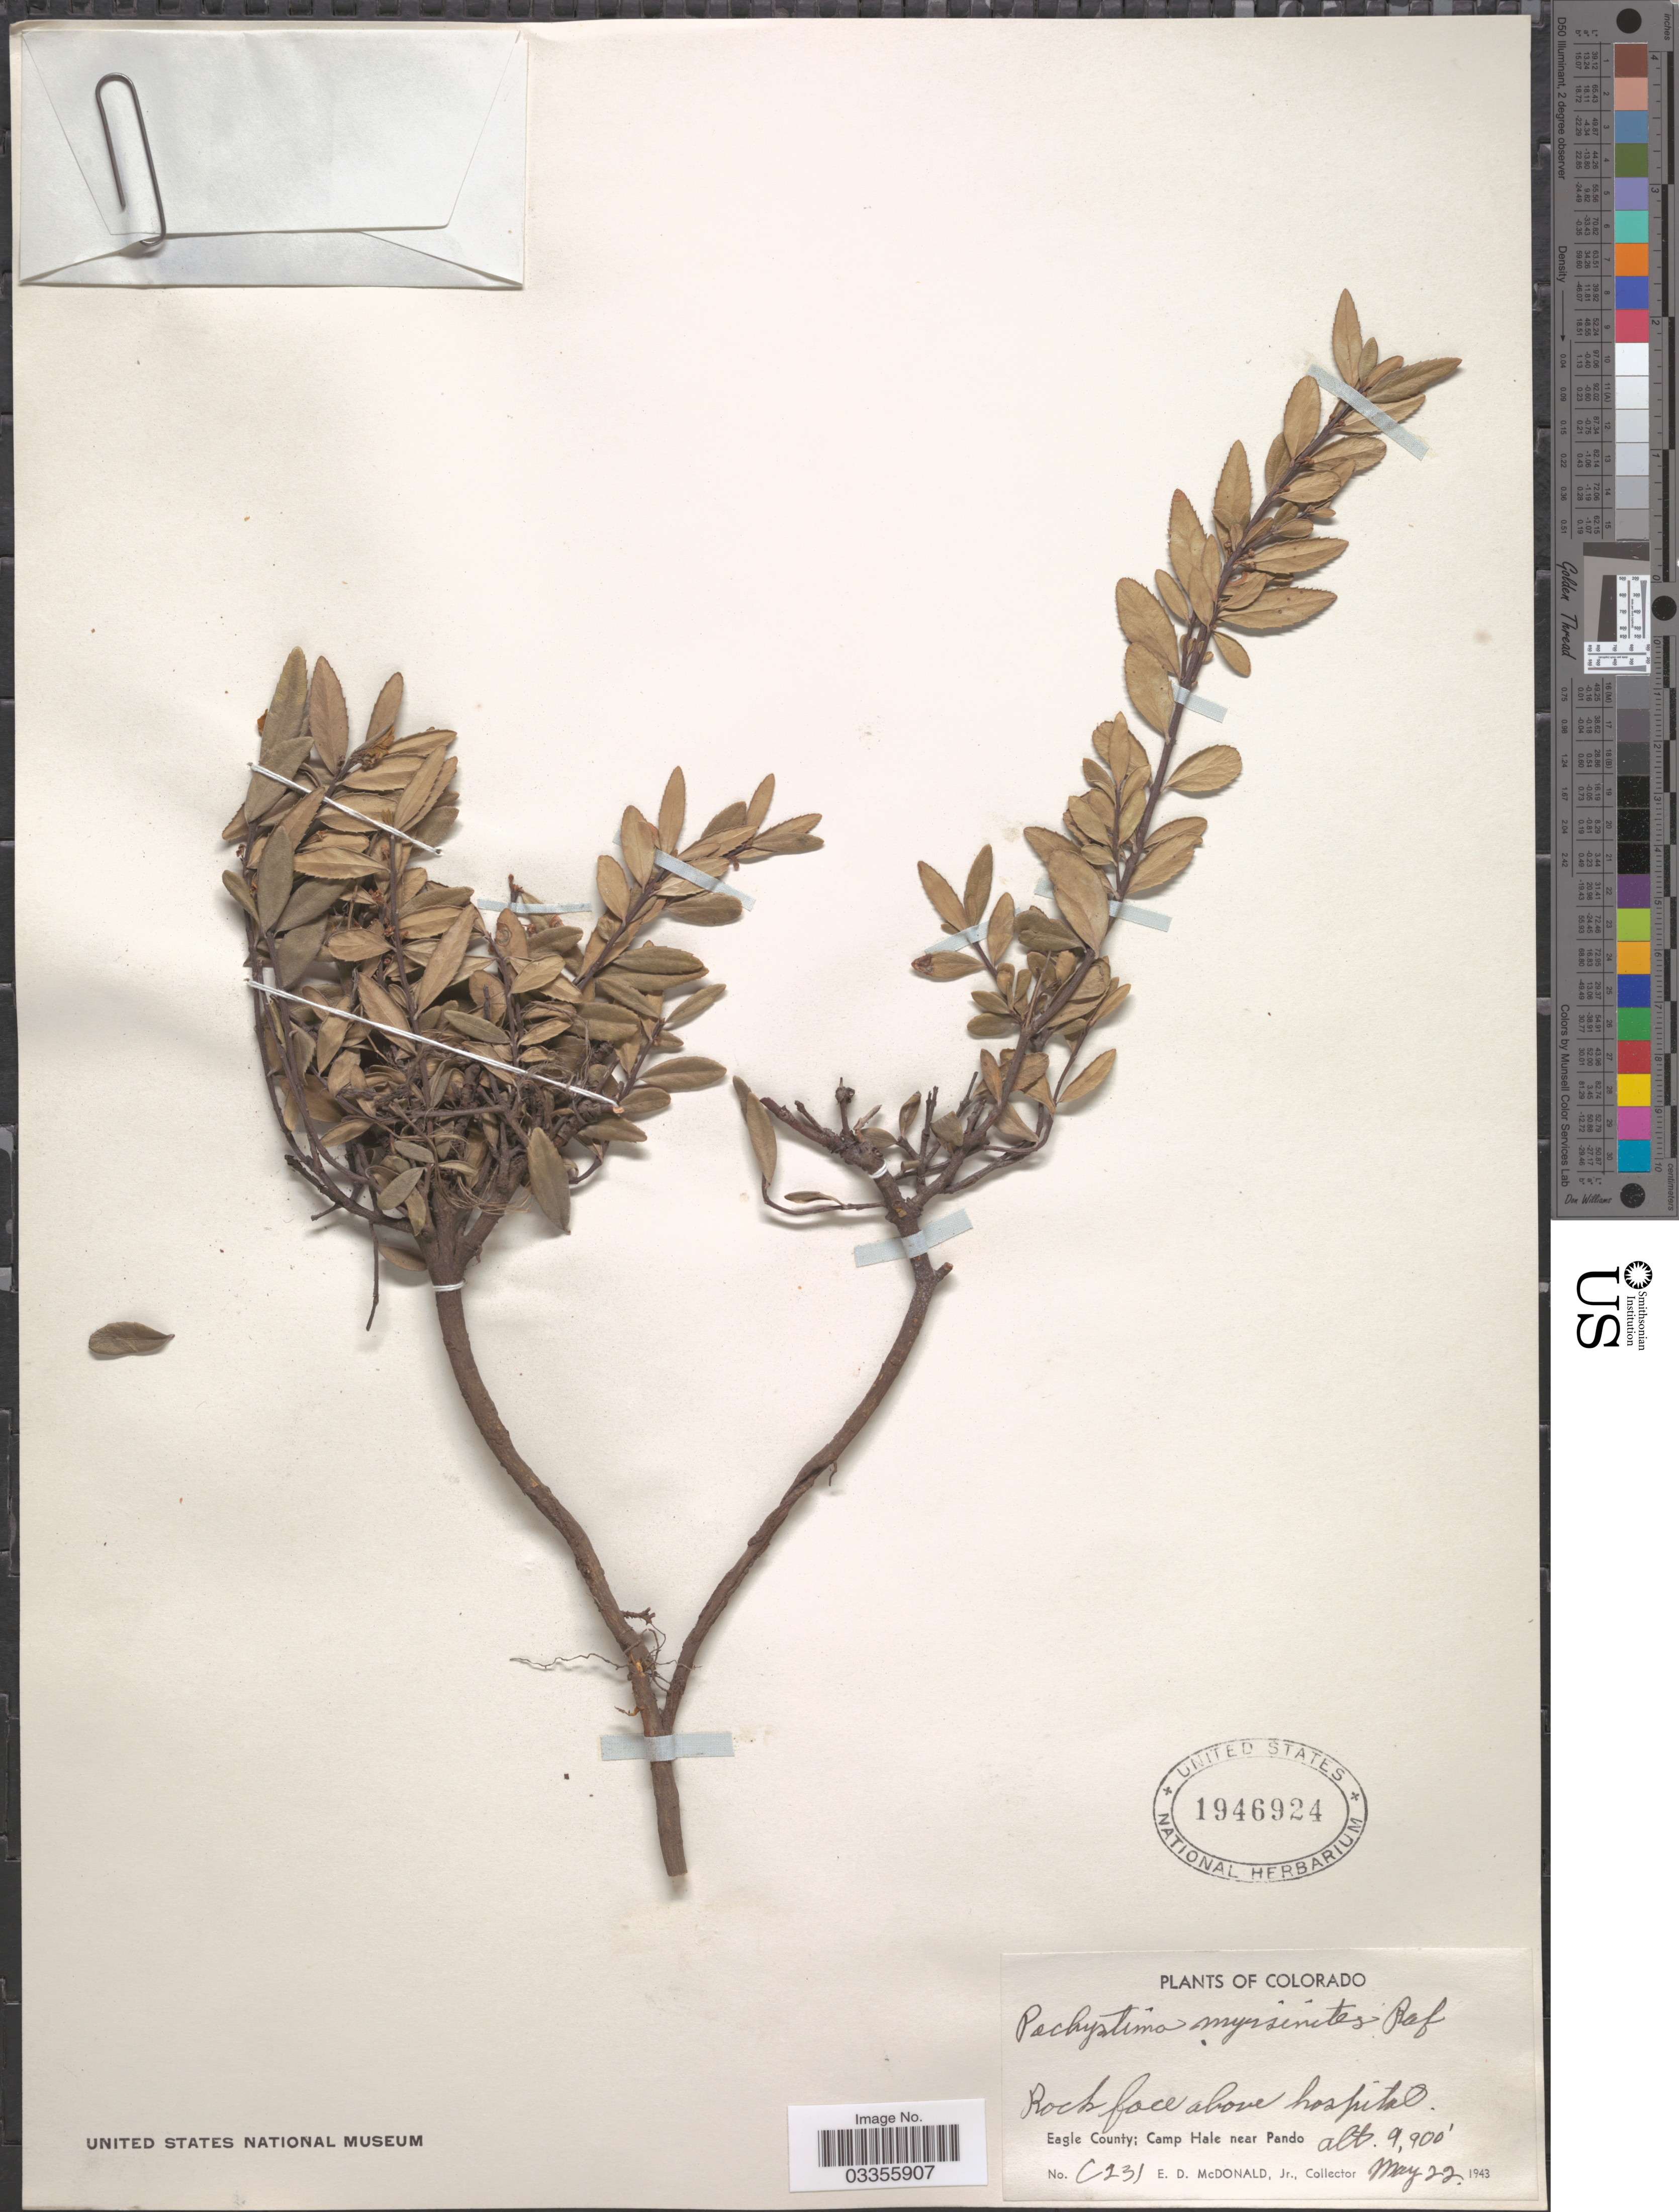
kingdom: Plantae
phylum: Tracheophyta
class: Magnoliopsida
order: Celastrales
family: Celastraceae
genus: Paxistima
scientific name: Paxistima myrsinites subsp. myrsinites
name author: (Pursh) Raf.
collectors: E. D. McDonald Jr.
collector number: C231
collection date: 1943-05-22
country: United States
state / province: Colorado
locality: Rock face above hospital. Eagle County; Camp Hale near Pando.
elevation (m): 3018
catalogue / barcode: US 1946924